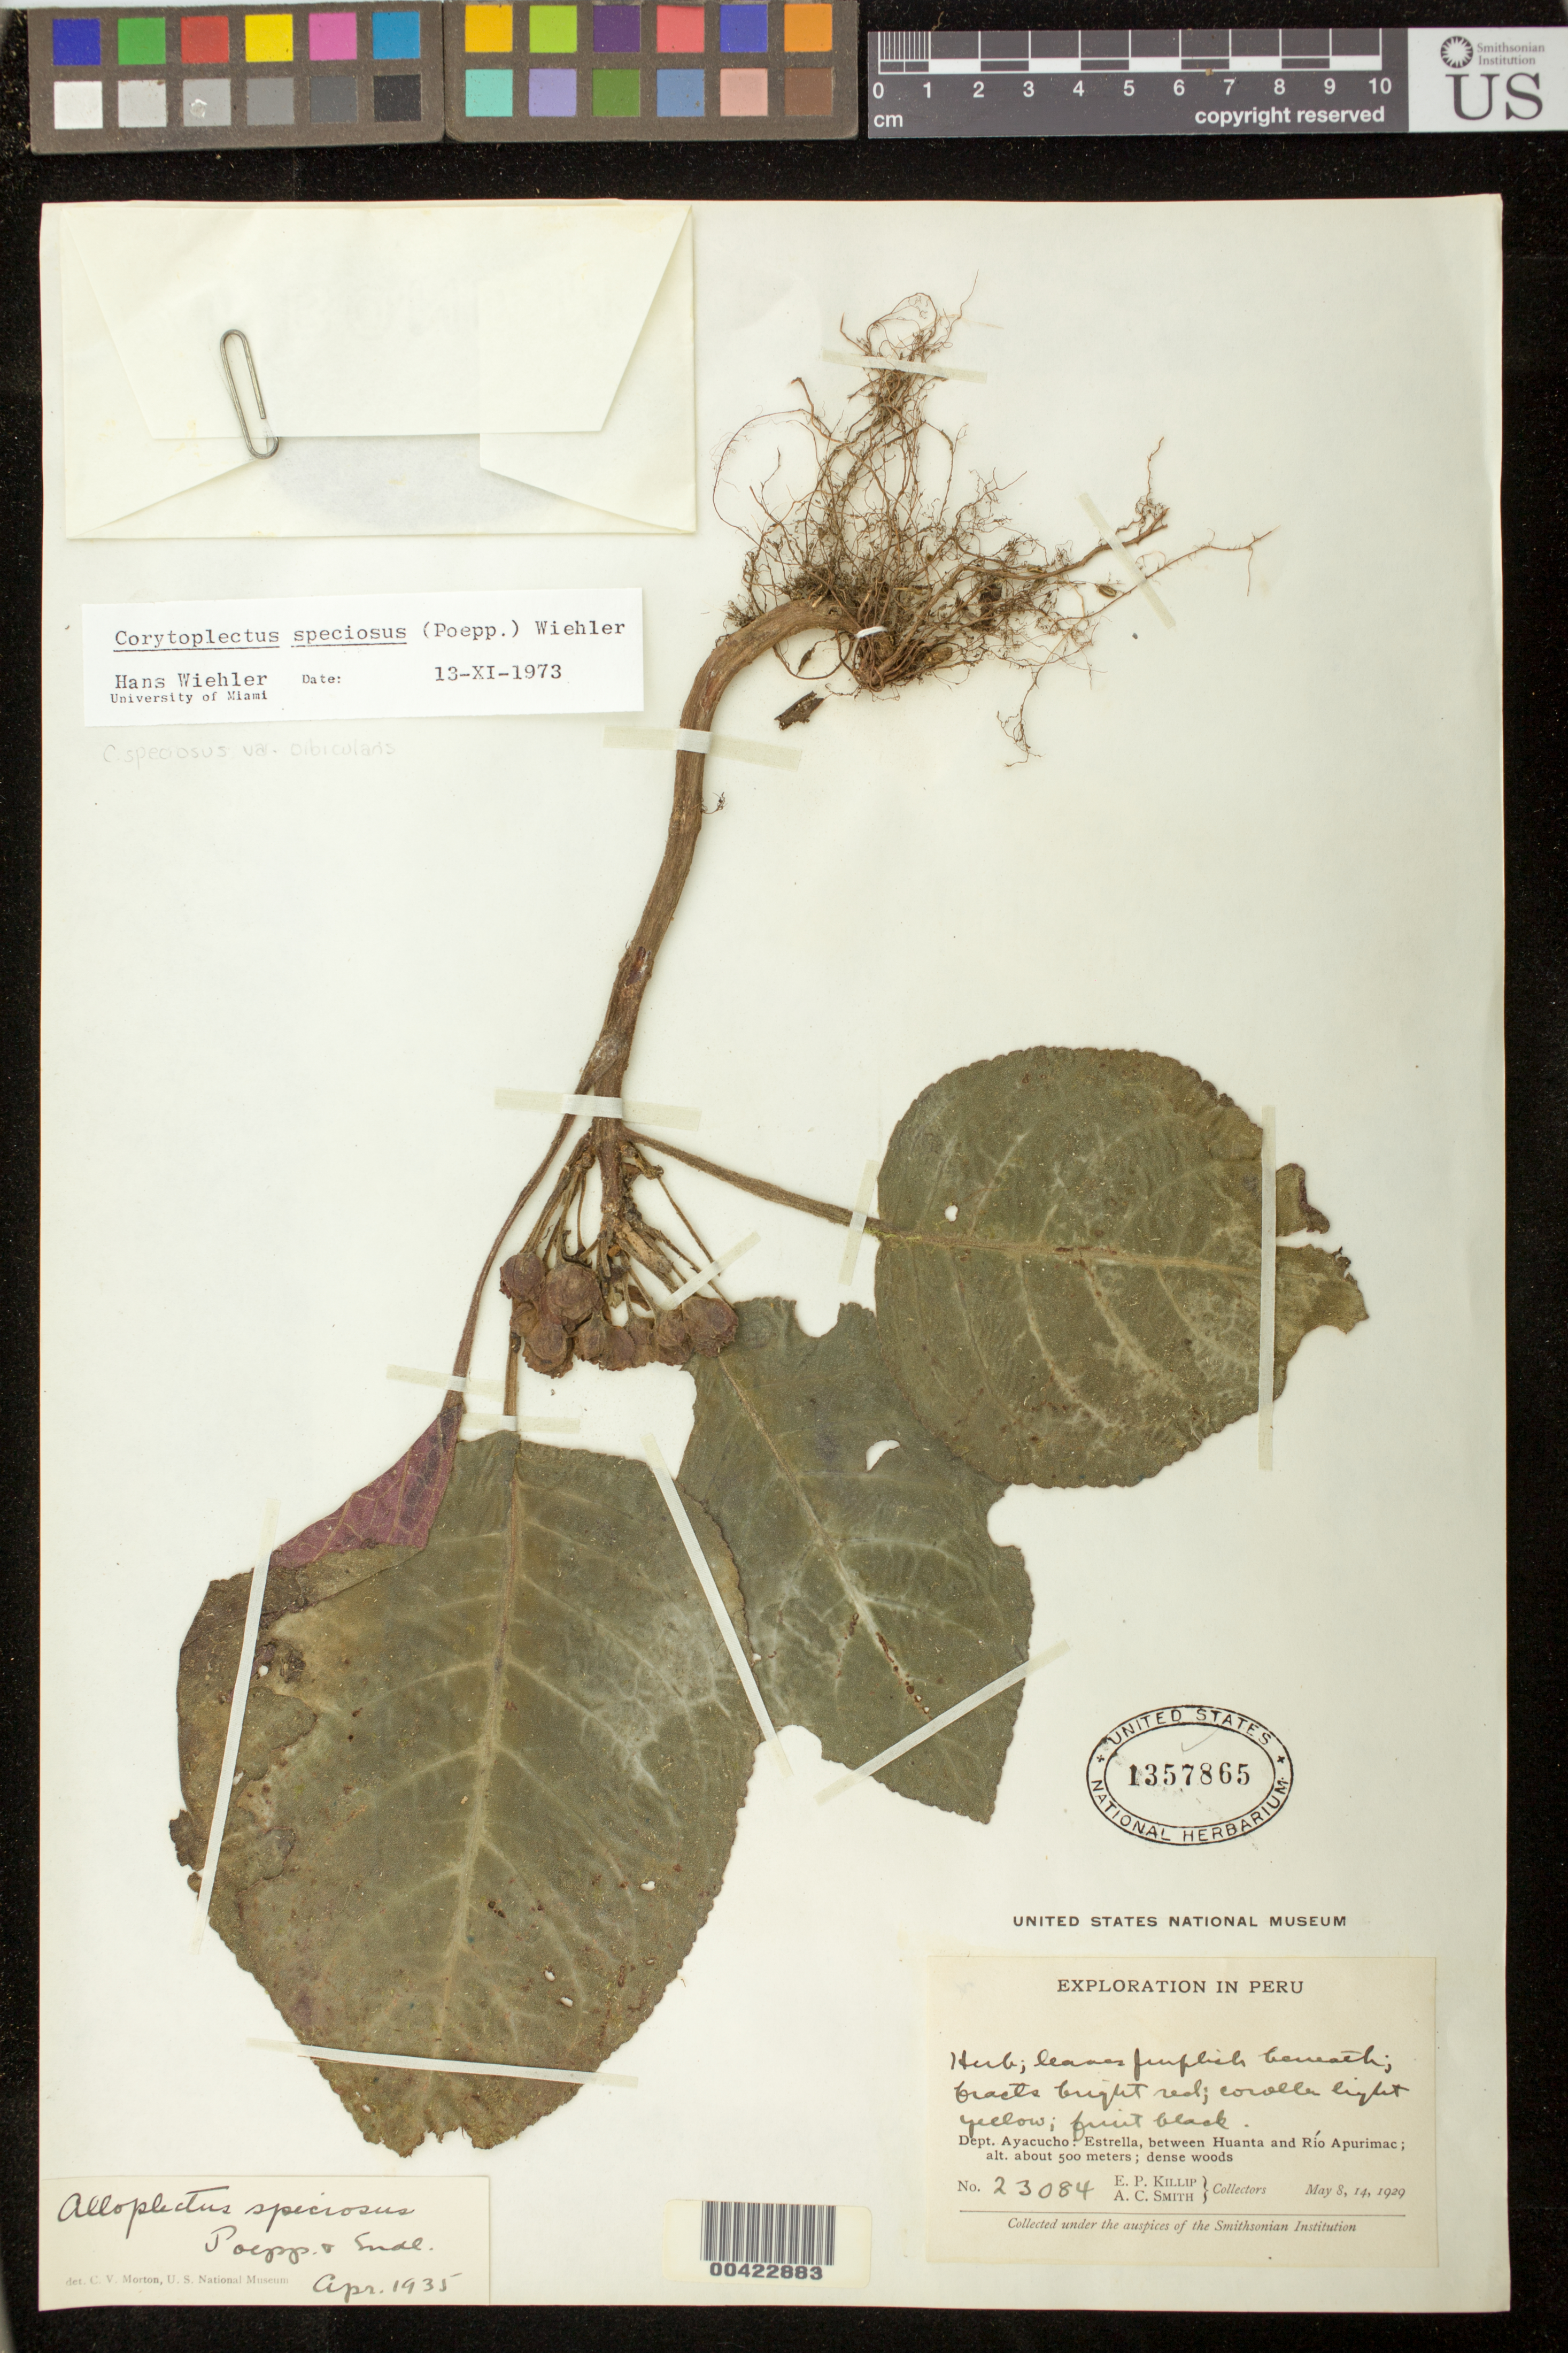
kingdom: Plantae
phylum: Tracheophyta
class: Magnoliopsida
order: Lamiales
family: Gesneriaceae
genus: Corytoplectus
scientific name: Corytoplectus speciosus var. orbicularis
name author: Rodr.-Flores & L.E. Skog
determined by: Skog, Laurence E.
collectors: E. P. Killip & A. C. Smith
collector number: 23084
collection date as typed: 8-14 May 1929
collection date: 1929-05-08/1929-05-14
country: Peru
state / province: Ayacucho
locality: Estrella, between Huanta and Río Apurimac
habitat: Dense woods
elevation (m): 500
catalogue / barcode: US 1357865